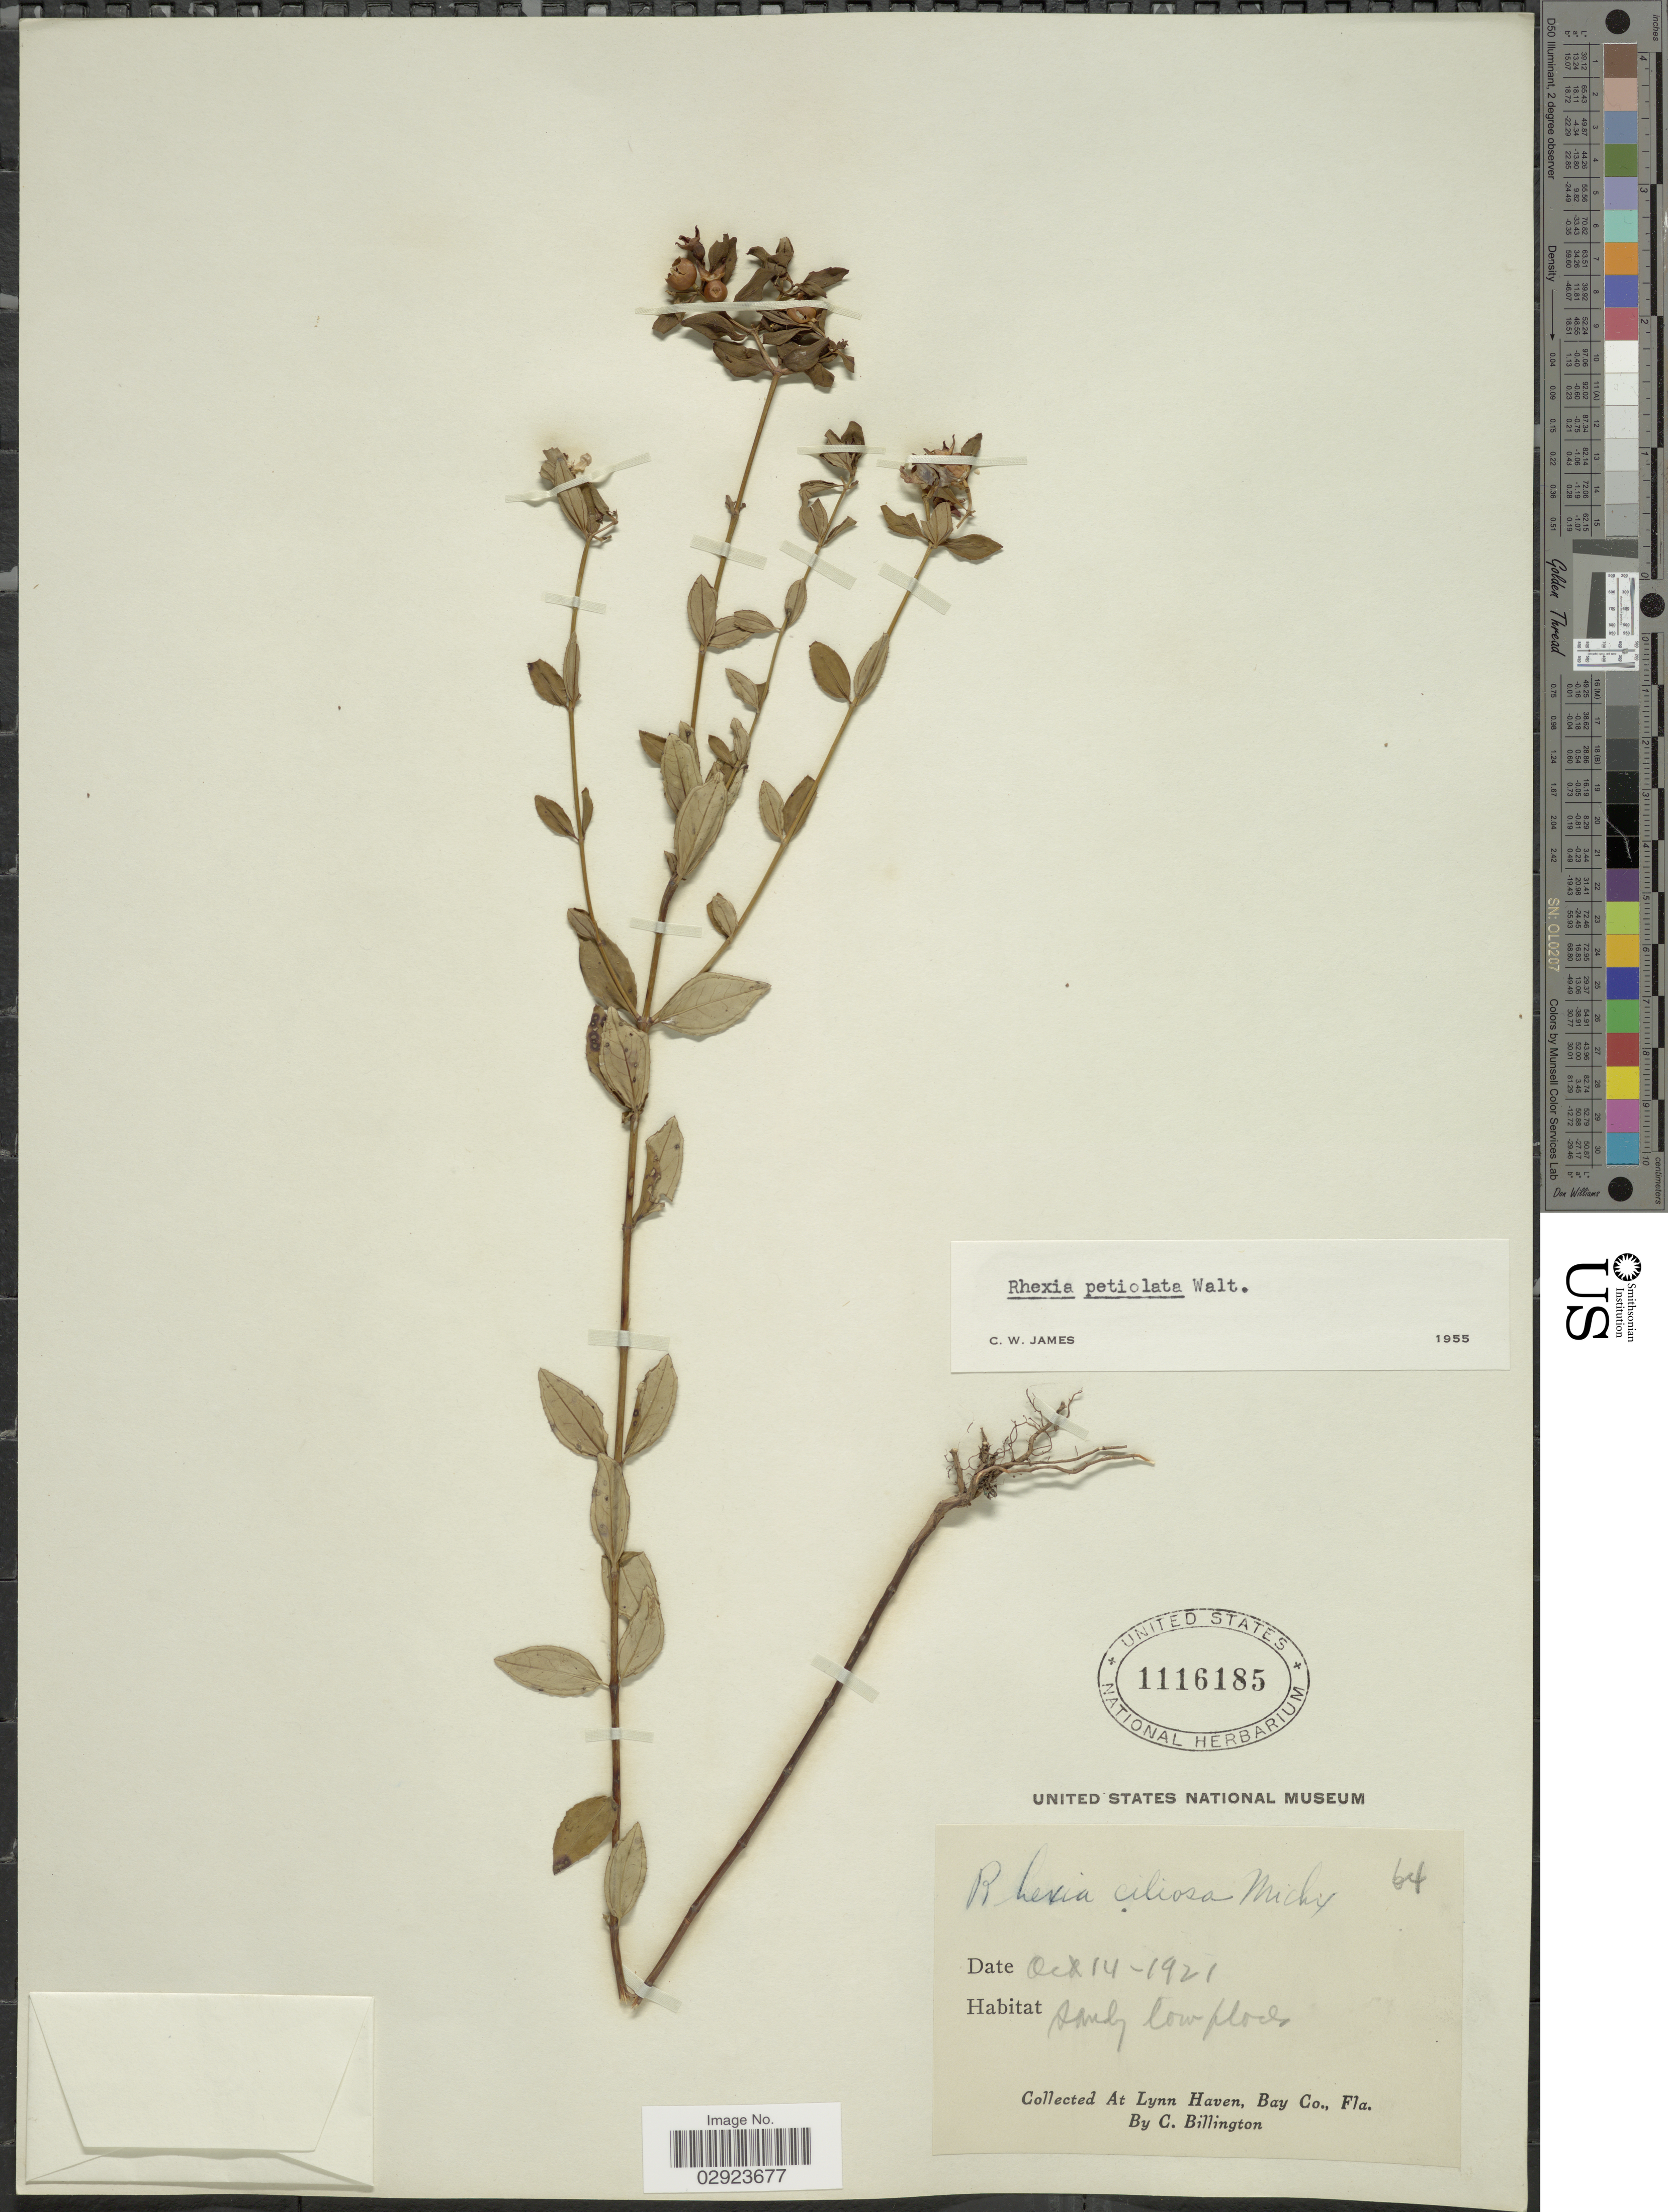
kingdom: Plantae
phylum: Tracheophyta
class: Magnoliopsida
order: Myrtales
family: Melastomataceae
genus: Rhexia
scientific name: Rhexia petiolata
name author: Walter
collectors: C. Billington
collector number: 64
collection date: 1921-10-14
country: United States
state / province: Florida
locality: At Lynn Haven, Bay Co.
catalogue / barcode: US 1116185